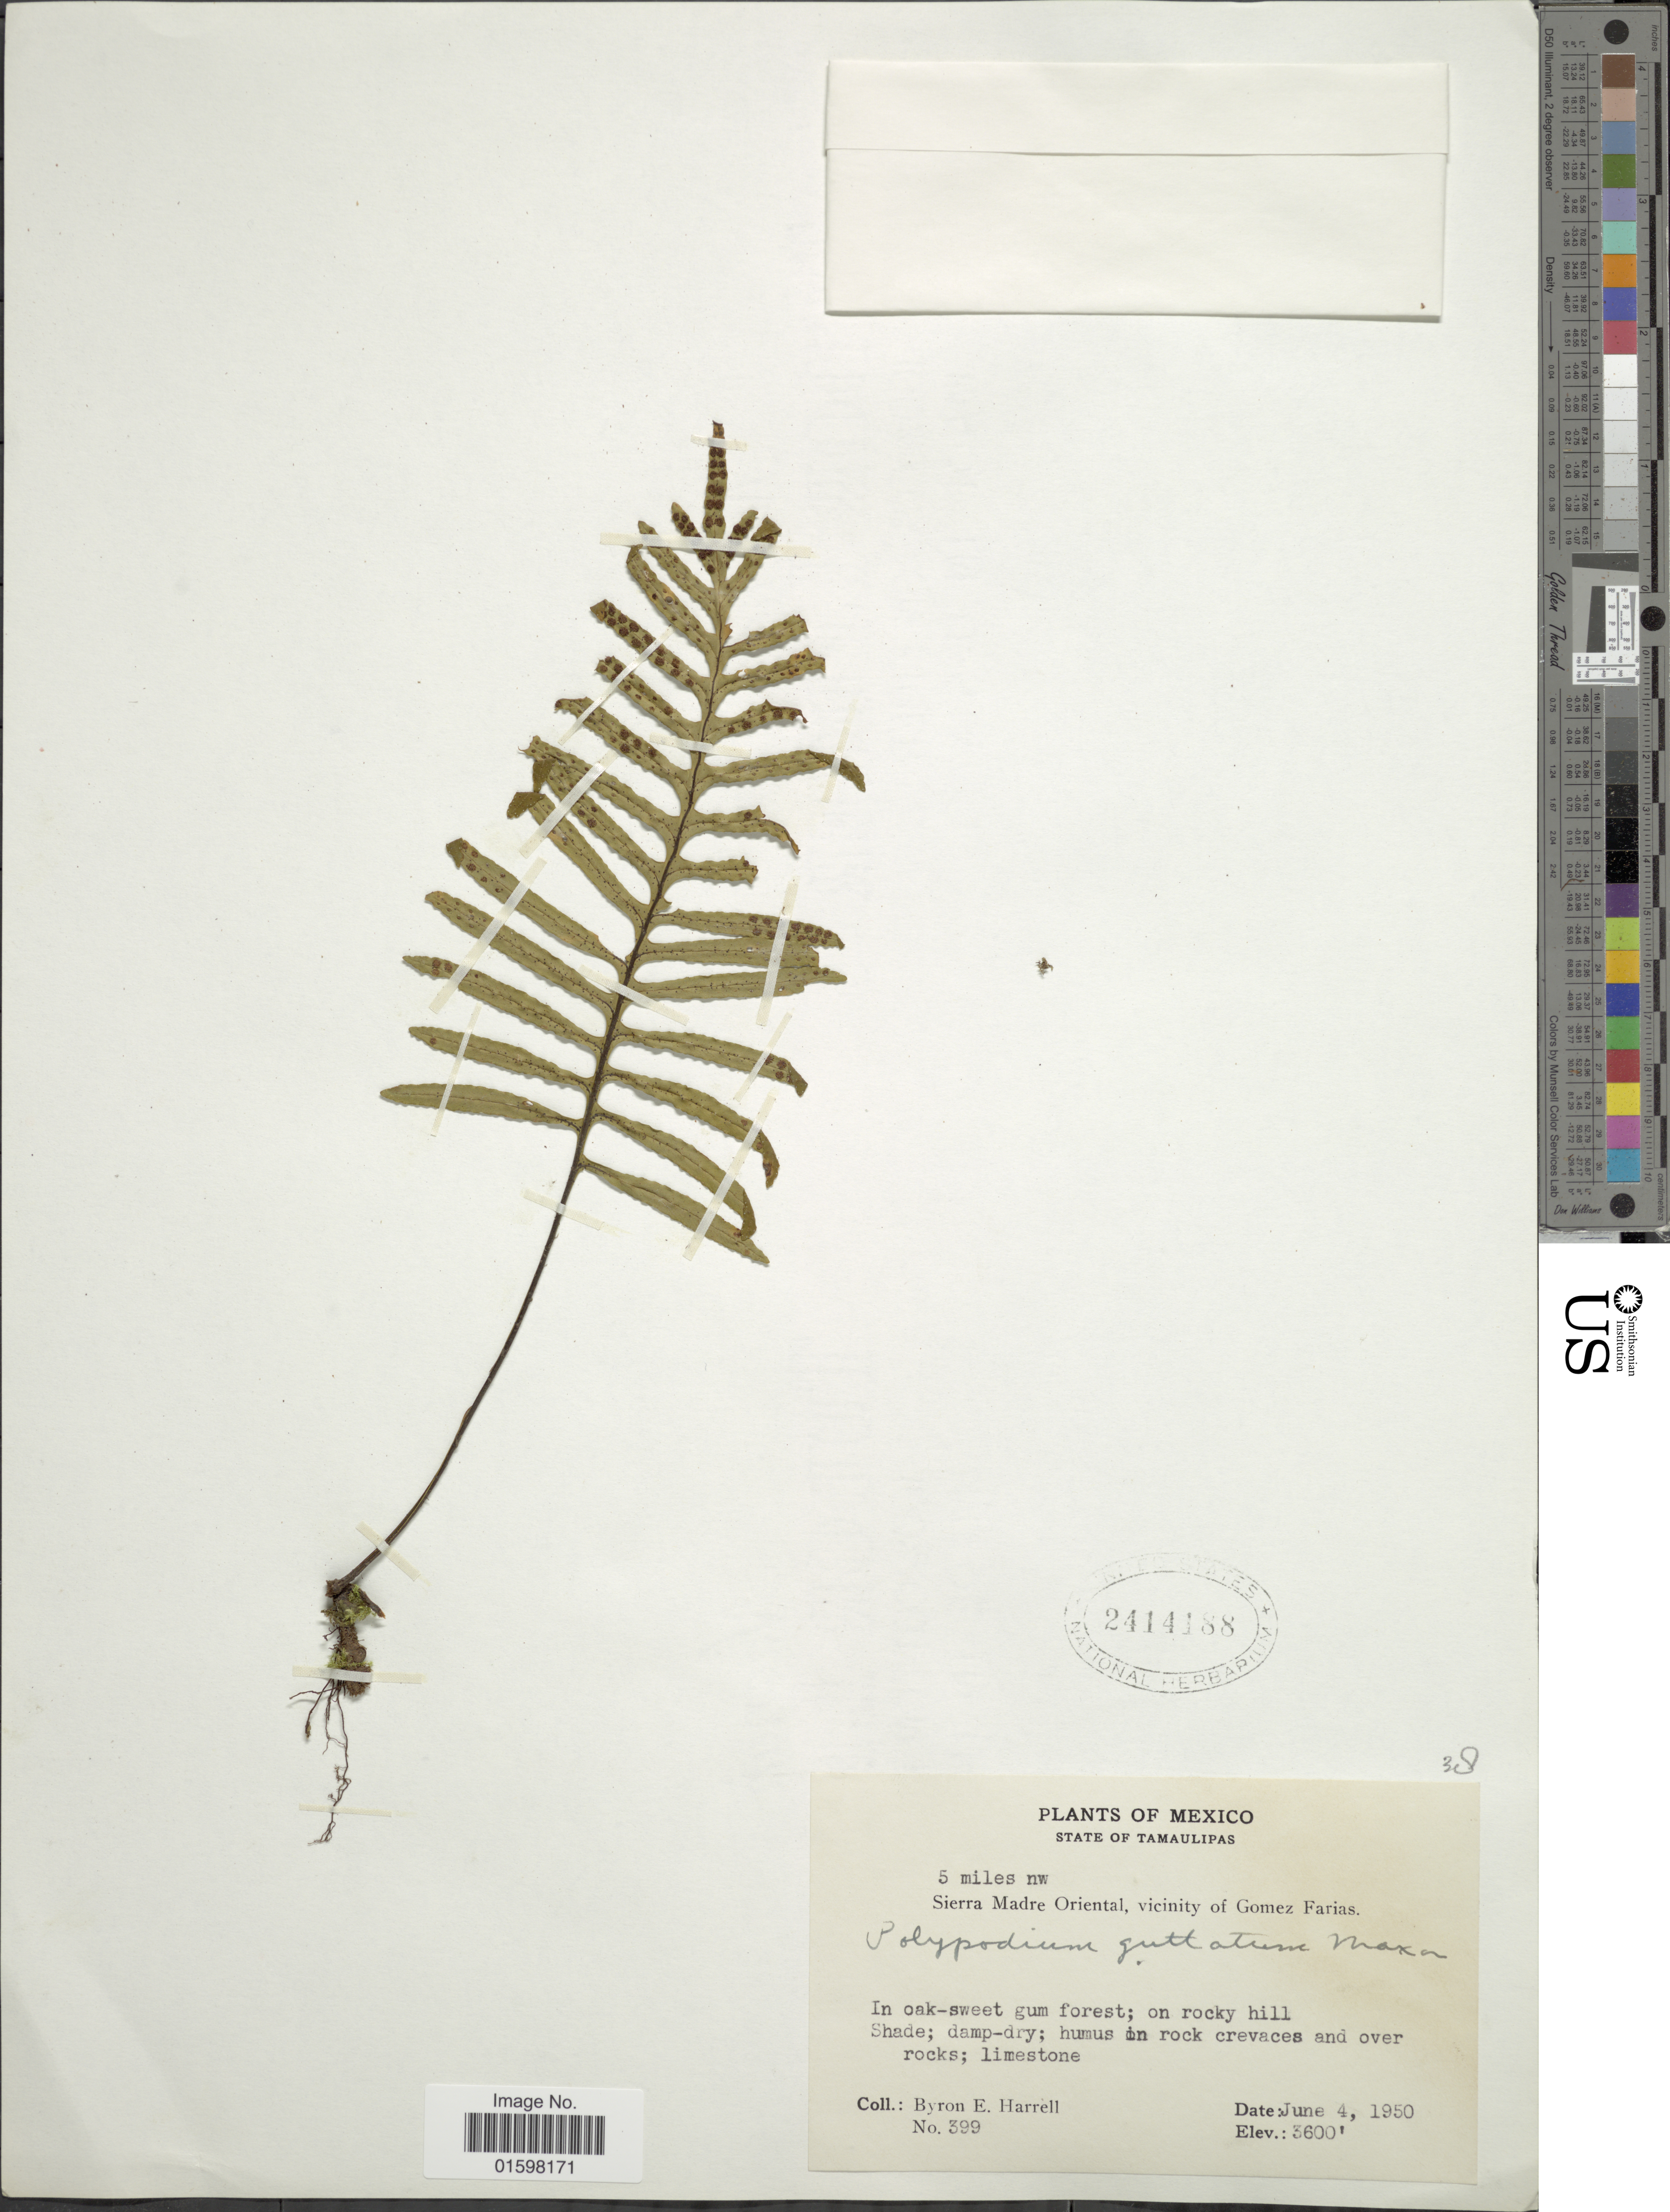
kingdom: Plantae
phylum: Tracheophyta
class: Polypodiopsida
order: Polypodiales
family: Polypodiaceae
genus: Pleopeltis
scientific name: Pleopeltis plebeia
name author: (Schltdl. ex Cham.) A.R. Sm. & Tejero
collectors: B. Harrell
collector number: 399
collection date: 1950-06-04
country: Mexico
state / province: Tamaulipas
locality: State of Tamaulipas. 5 miles nw. Sierra Madre Oriental, vicinity of Gomez Farias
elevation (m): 1097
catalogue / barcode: US 2414188